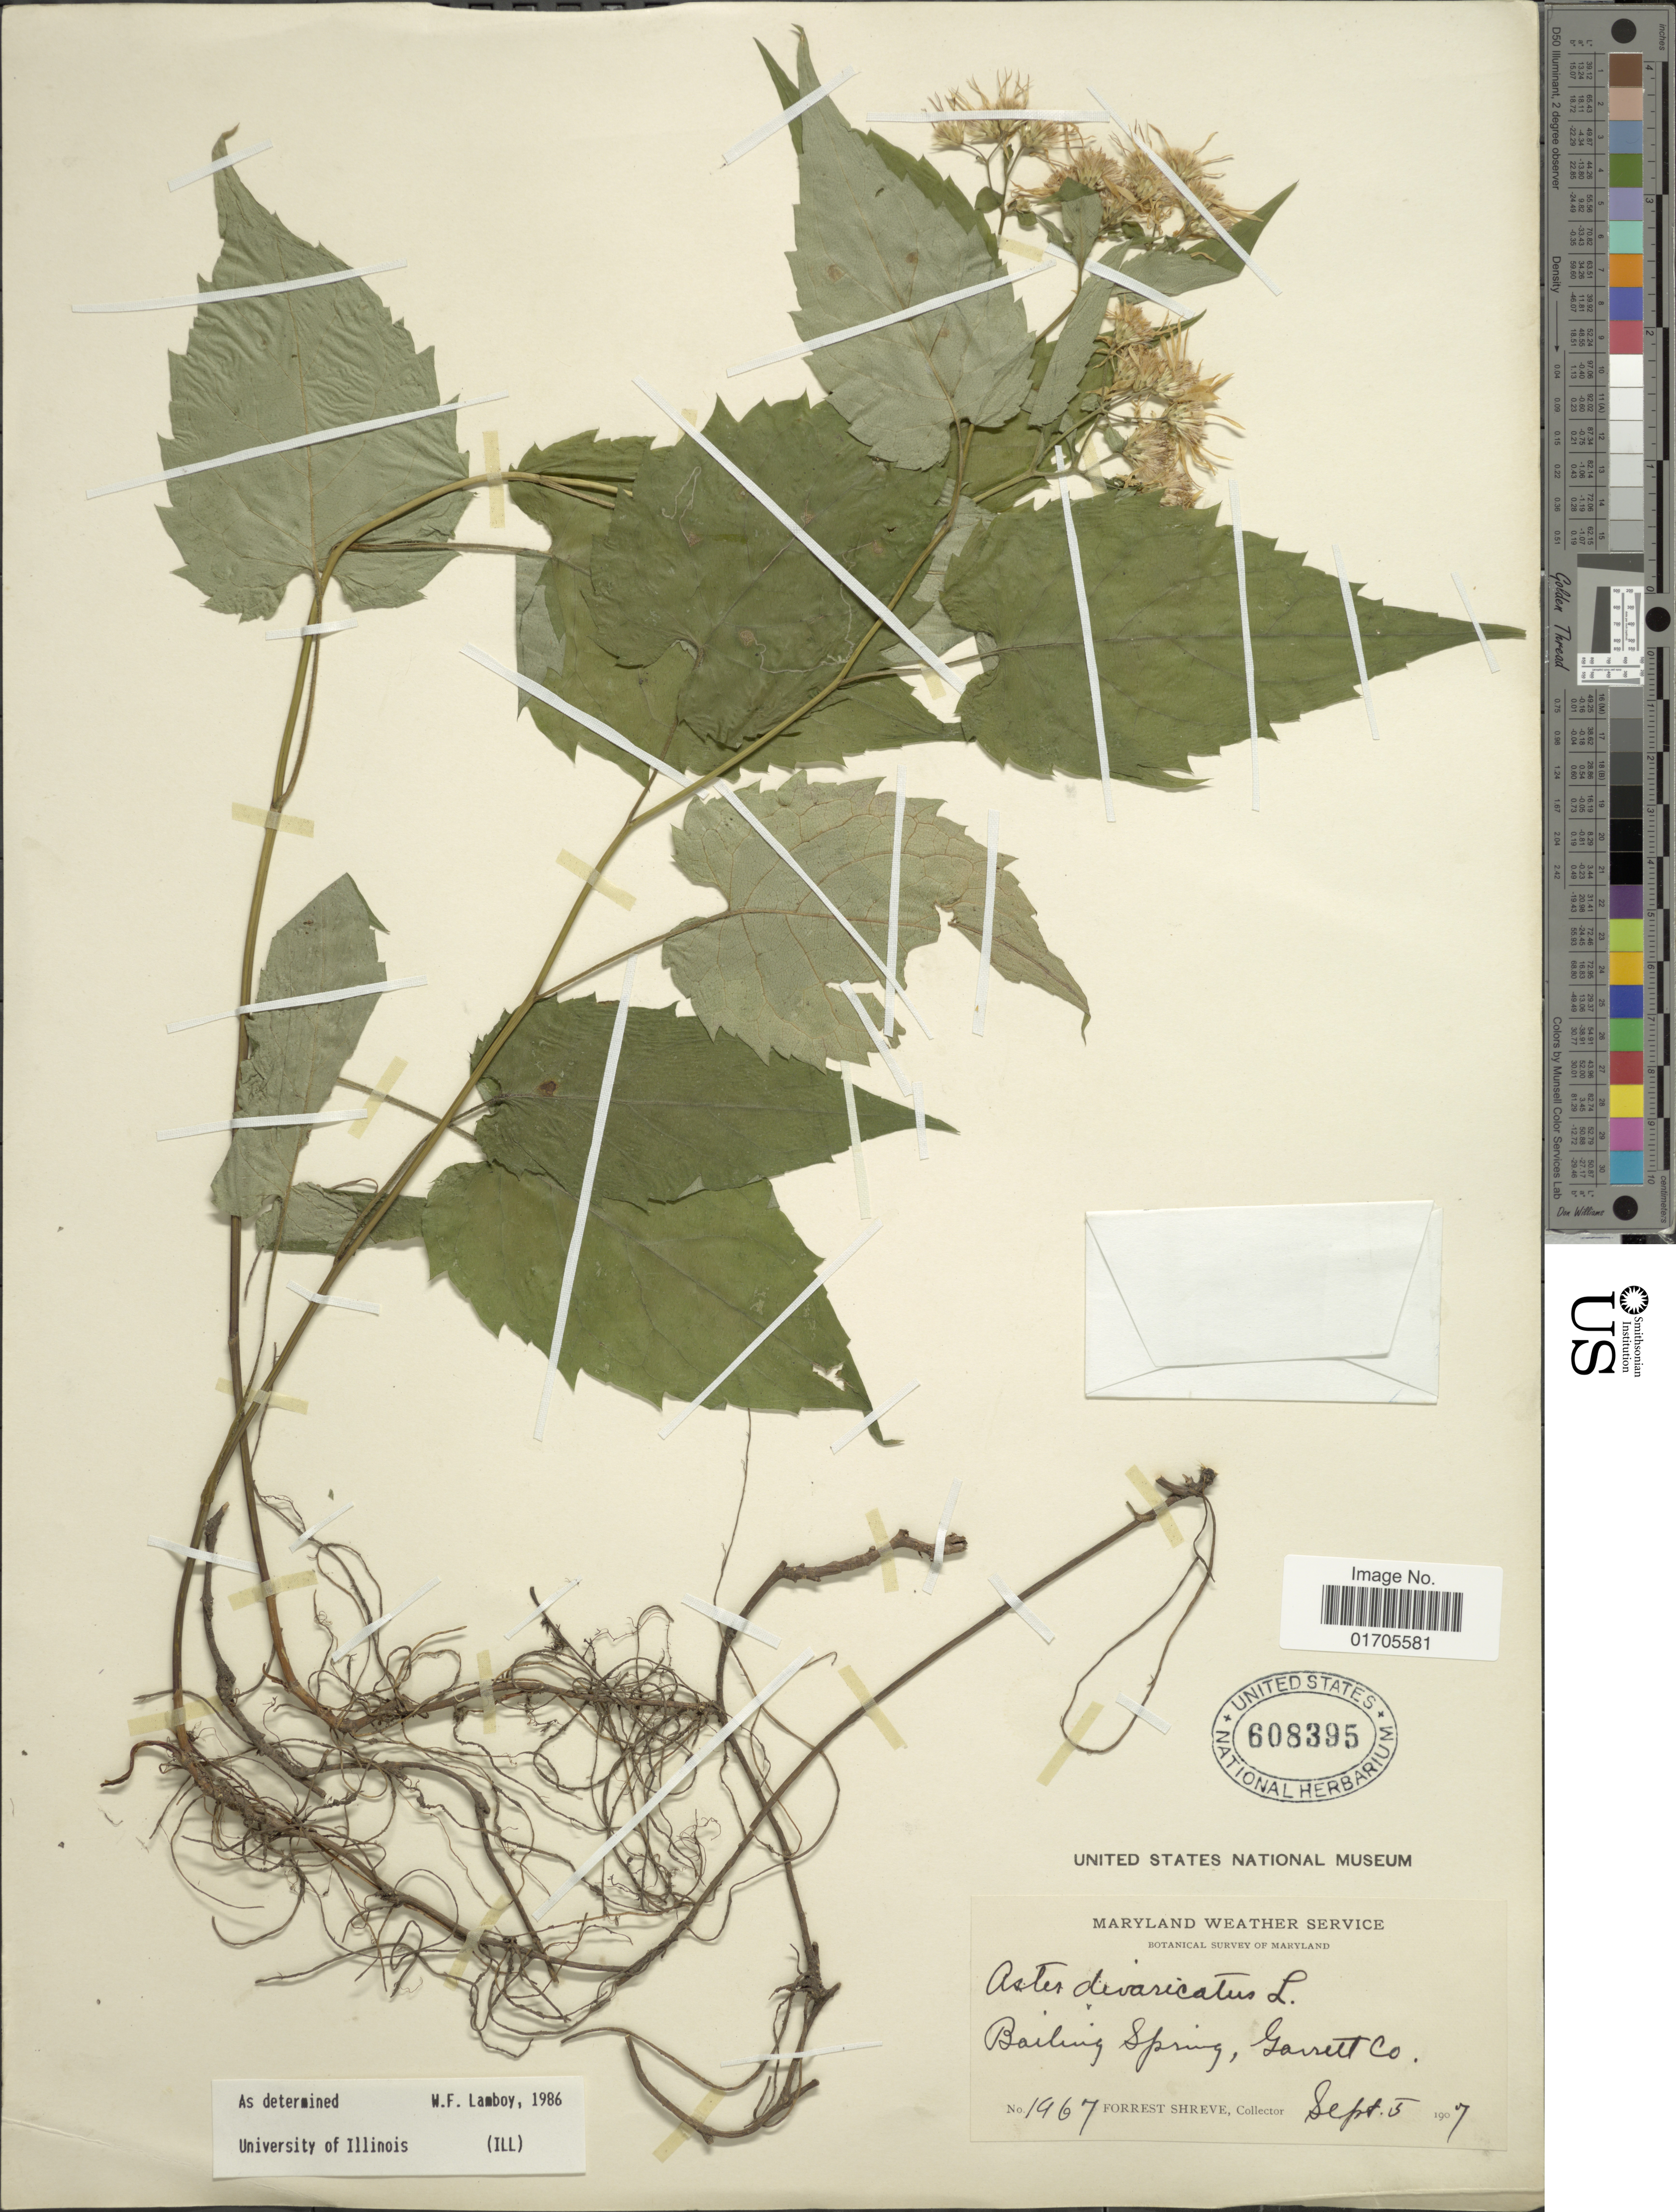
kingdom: Plantae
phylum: Tracheophyta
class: Magnoliopsida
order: Asterales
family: Asteraceae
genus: Eurybia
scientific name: Eurybia divaricata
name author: (L.) G.L. Nesom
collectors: F. Shreve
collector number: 1967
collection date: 1907-09-05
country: United States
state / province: Maryland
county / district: Garrett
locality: Maryland Weather Service. Bailing Spring, Garrett Co.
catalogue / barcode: US 608395